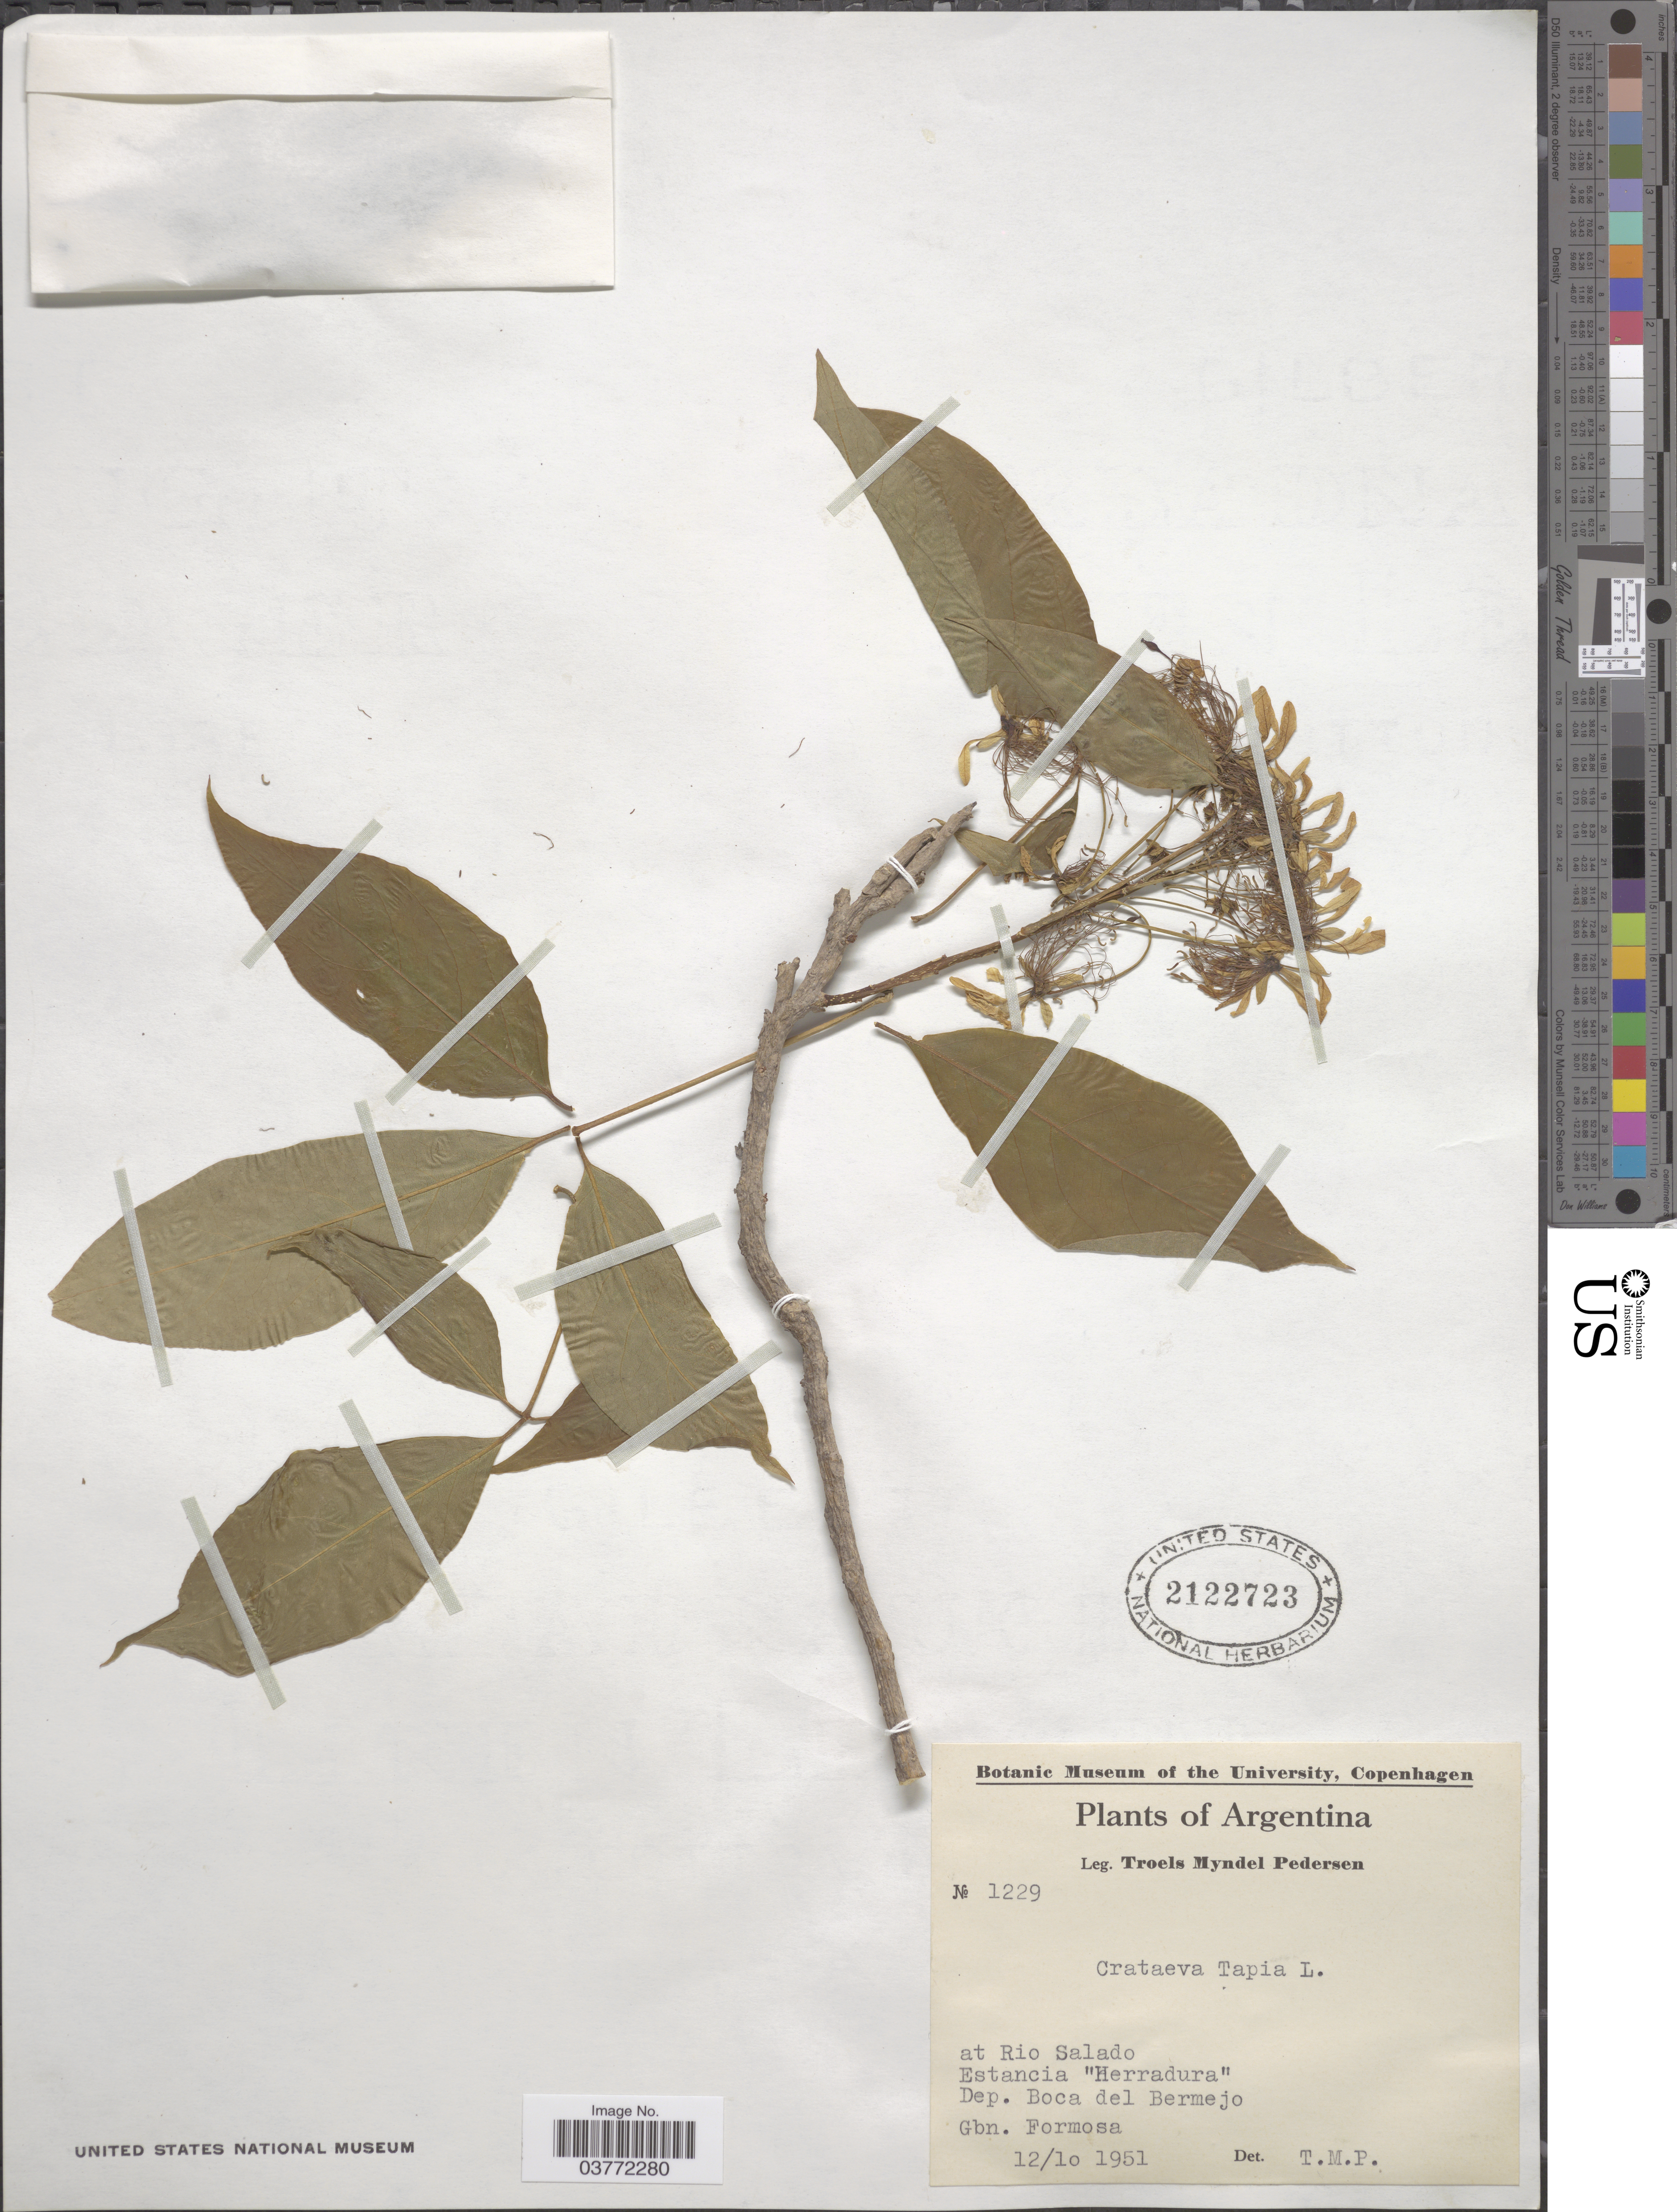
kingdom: Plantae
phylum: Tracheophyta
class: Magnoliopsida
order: Brassicales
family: Capparaceae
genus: Crateva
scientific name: Crateva tapia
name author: L.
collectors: T. Pederson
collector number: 1229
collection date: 1951-10-12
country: Argentina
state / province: Formosa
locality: At Rio Salado. Estancia "Herradura" De. Boca del Bermejo. Gbn. Formosa.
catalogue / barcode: US 2122723